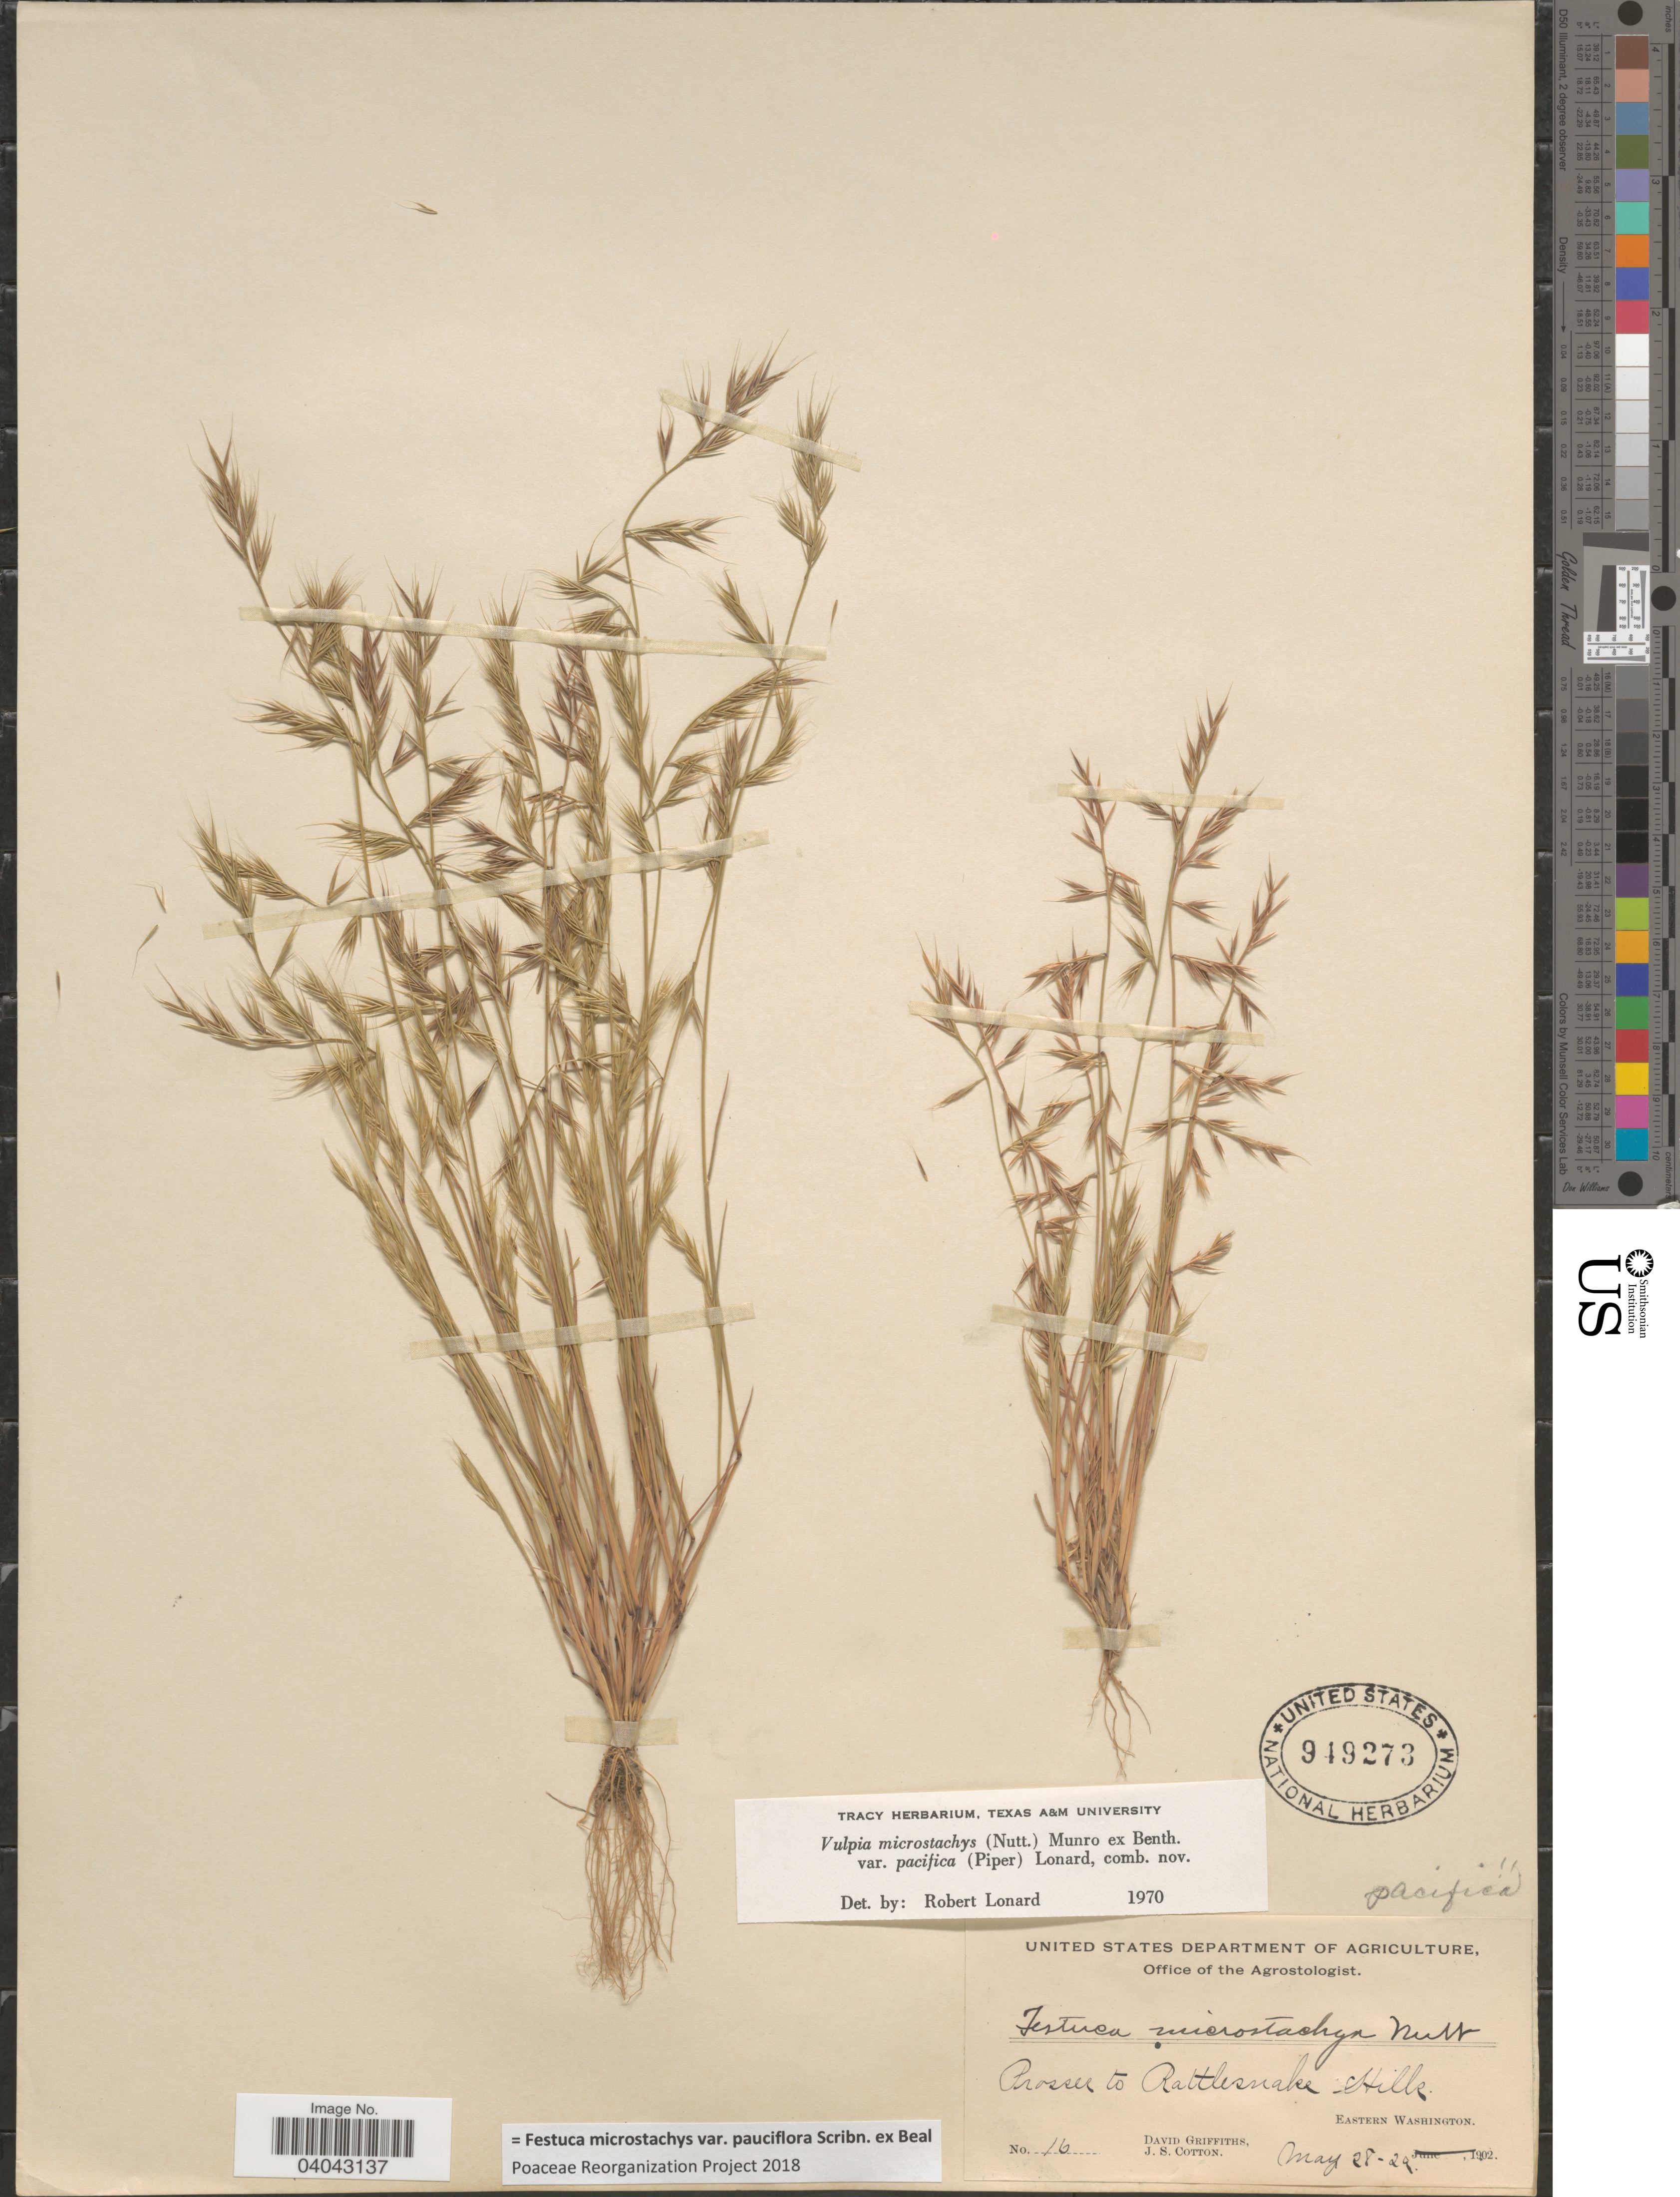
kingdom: Plantae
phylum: Tracheophyta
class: Liliopsida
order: Poales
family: Poaceae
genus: Festuca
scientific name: Festuca microstachys var. pauciflora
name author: Scribn. ex W.J. Beal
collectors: D. Griffiths & J. S. Cotton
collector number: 16*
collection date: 1902-05-28/1902-05-29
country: United States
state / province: Washington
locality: Prosser to Rattlesnake Hills. Eastern Washington.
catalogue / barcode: US 949273